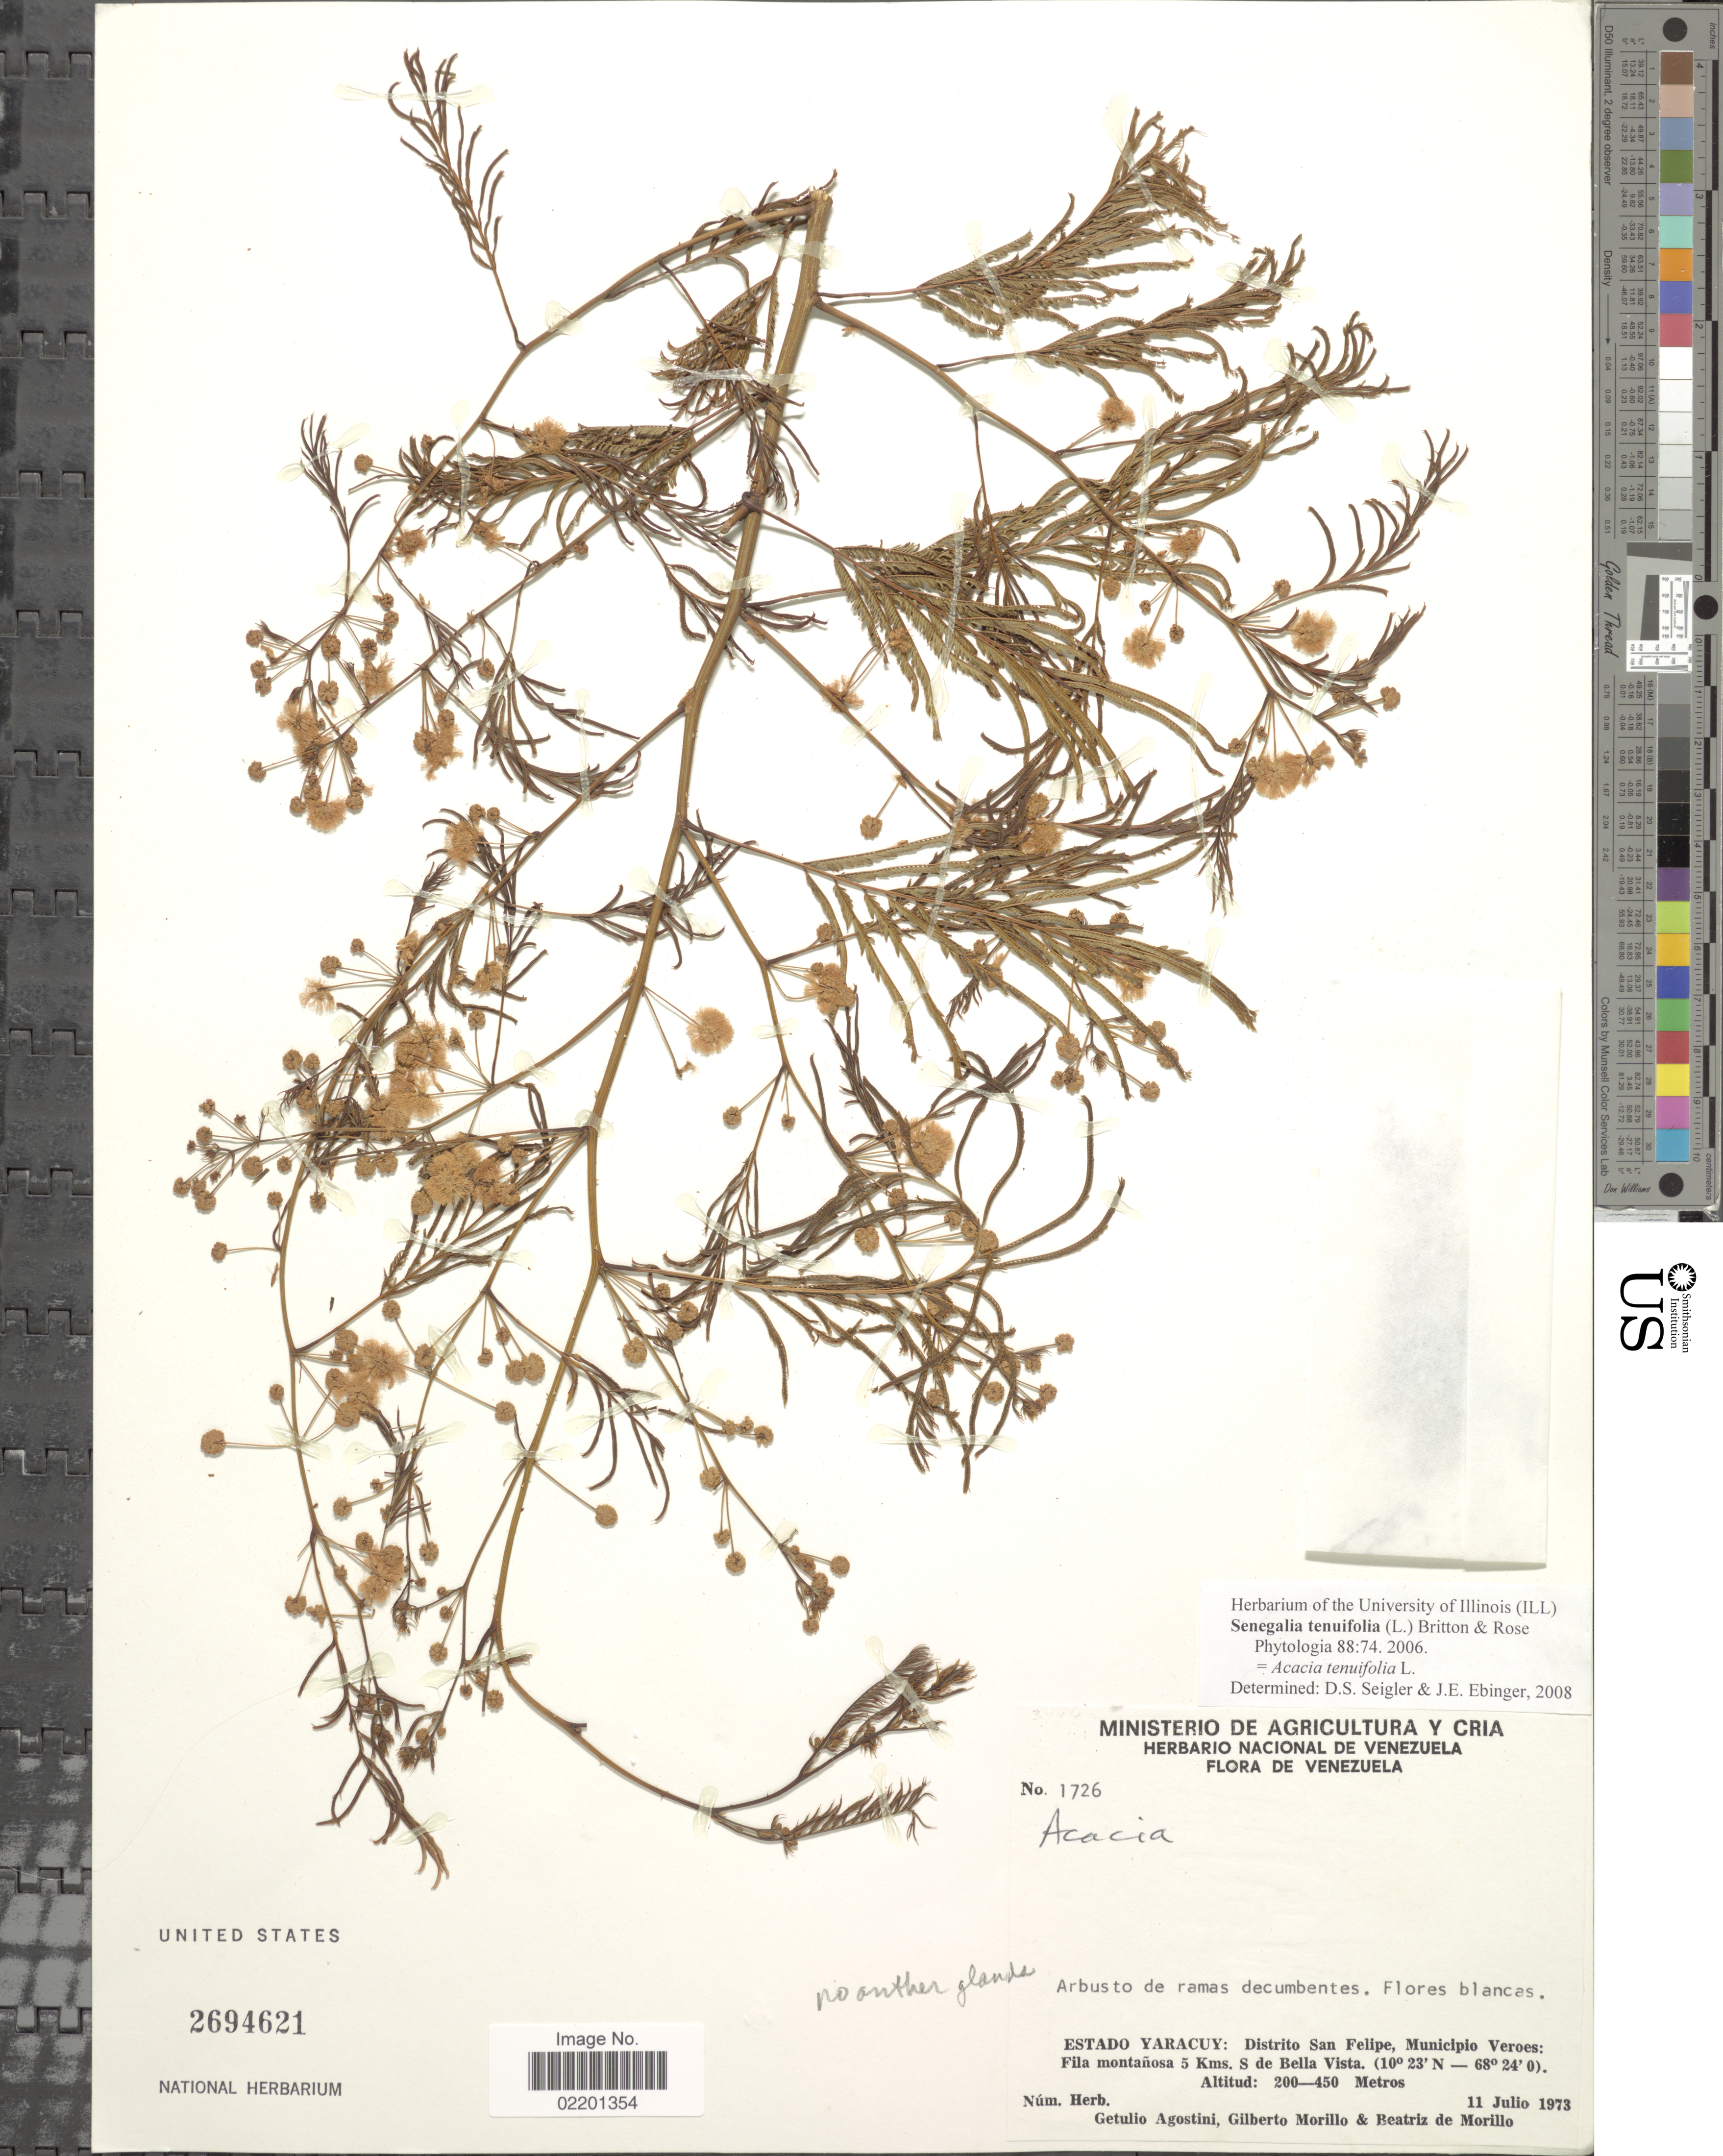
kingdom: Plantae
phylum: Tracheophyta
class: Magnoliopsida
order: Fabales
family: Fabaceae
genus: Senegalia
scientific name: Senegalia tenuifolia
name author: (L.) Britton & Rose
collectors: G. Agostini, G. N. Morillo & B. Morillo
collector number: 1726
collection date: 1973-07-11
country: Venezuela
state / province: Yaracuy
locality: Estado Yaracuay: Distrito San Felipe, Municipio Veroes: Fila montanosa 5Kms. S de Bella Vista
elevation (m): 200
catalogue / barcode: US 2694621